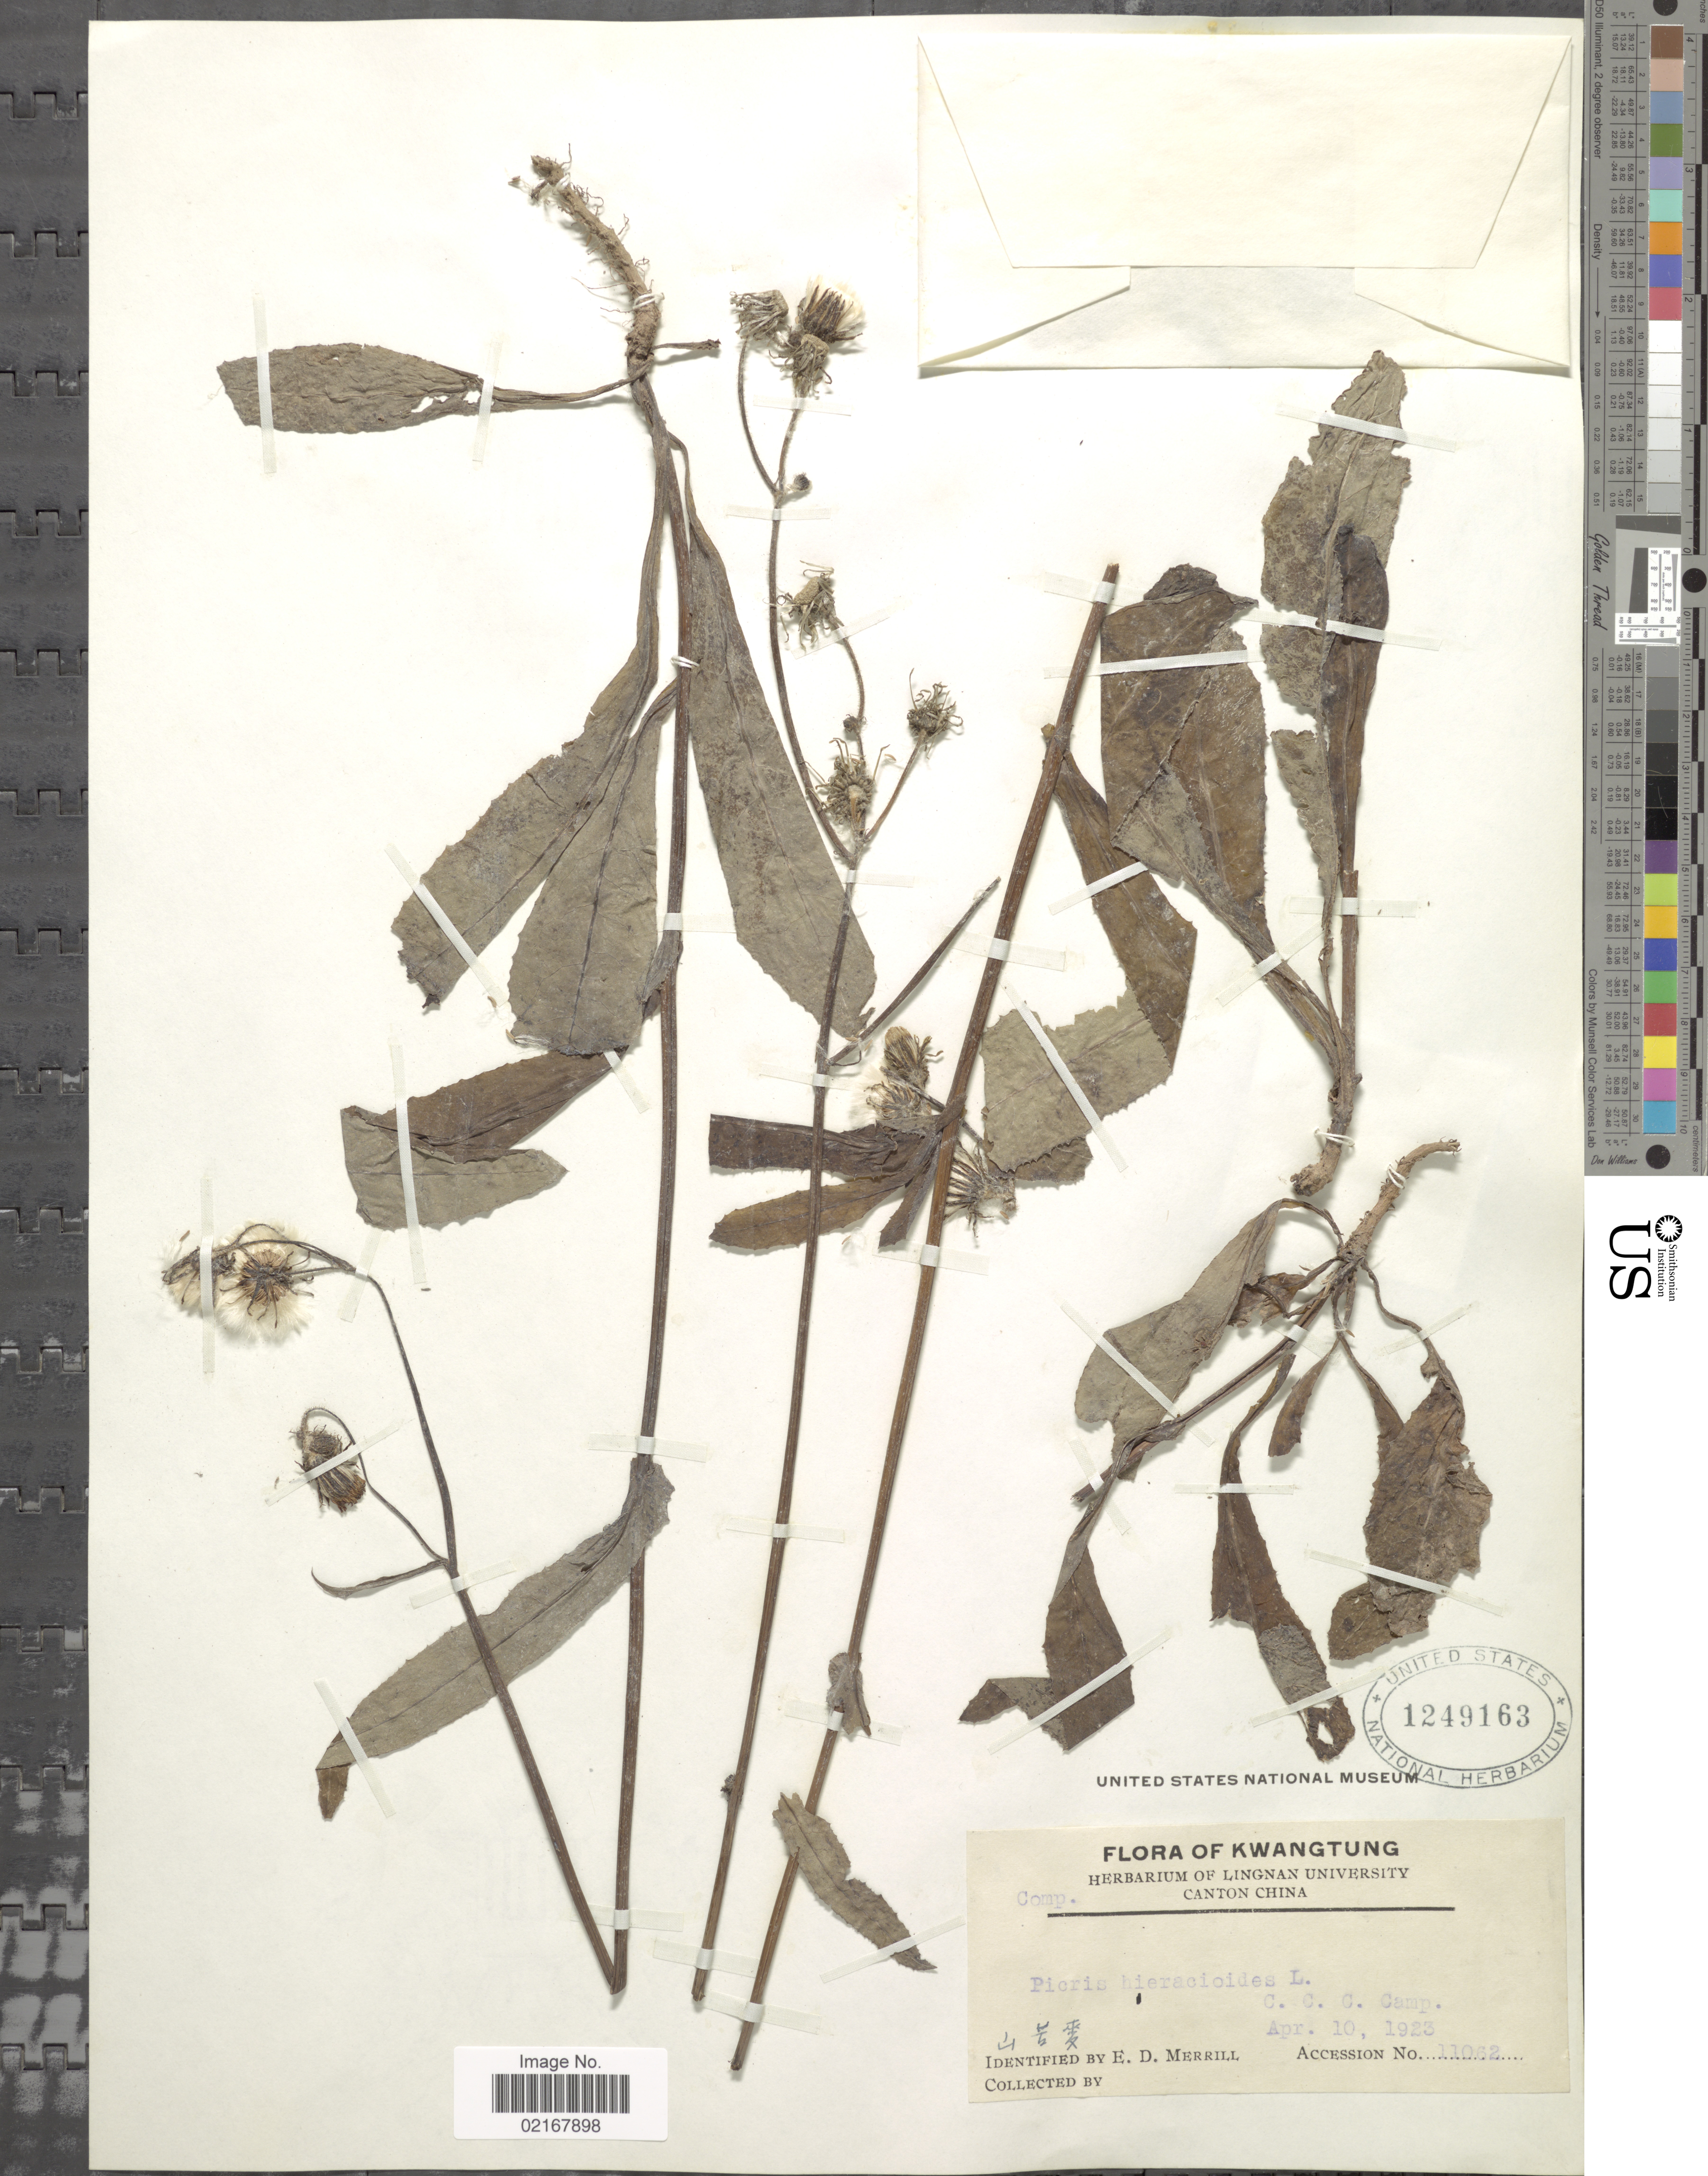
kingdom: Plantae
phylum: Tracheophyta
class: Magnoliopsida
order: Asterales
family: Asteraceae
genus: Picris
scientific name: Picris hieracioides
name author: L.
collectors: E. D. Merrill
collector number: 11062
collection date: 1923-04-10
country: China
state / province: Guangdong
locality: Kwangtung, C. C. C. Camp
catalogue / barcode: US 1249163